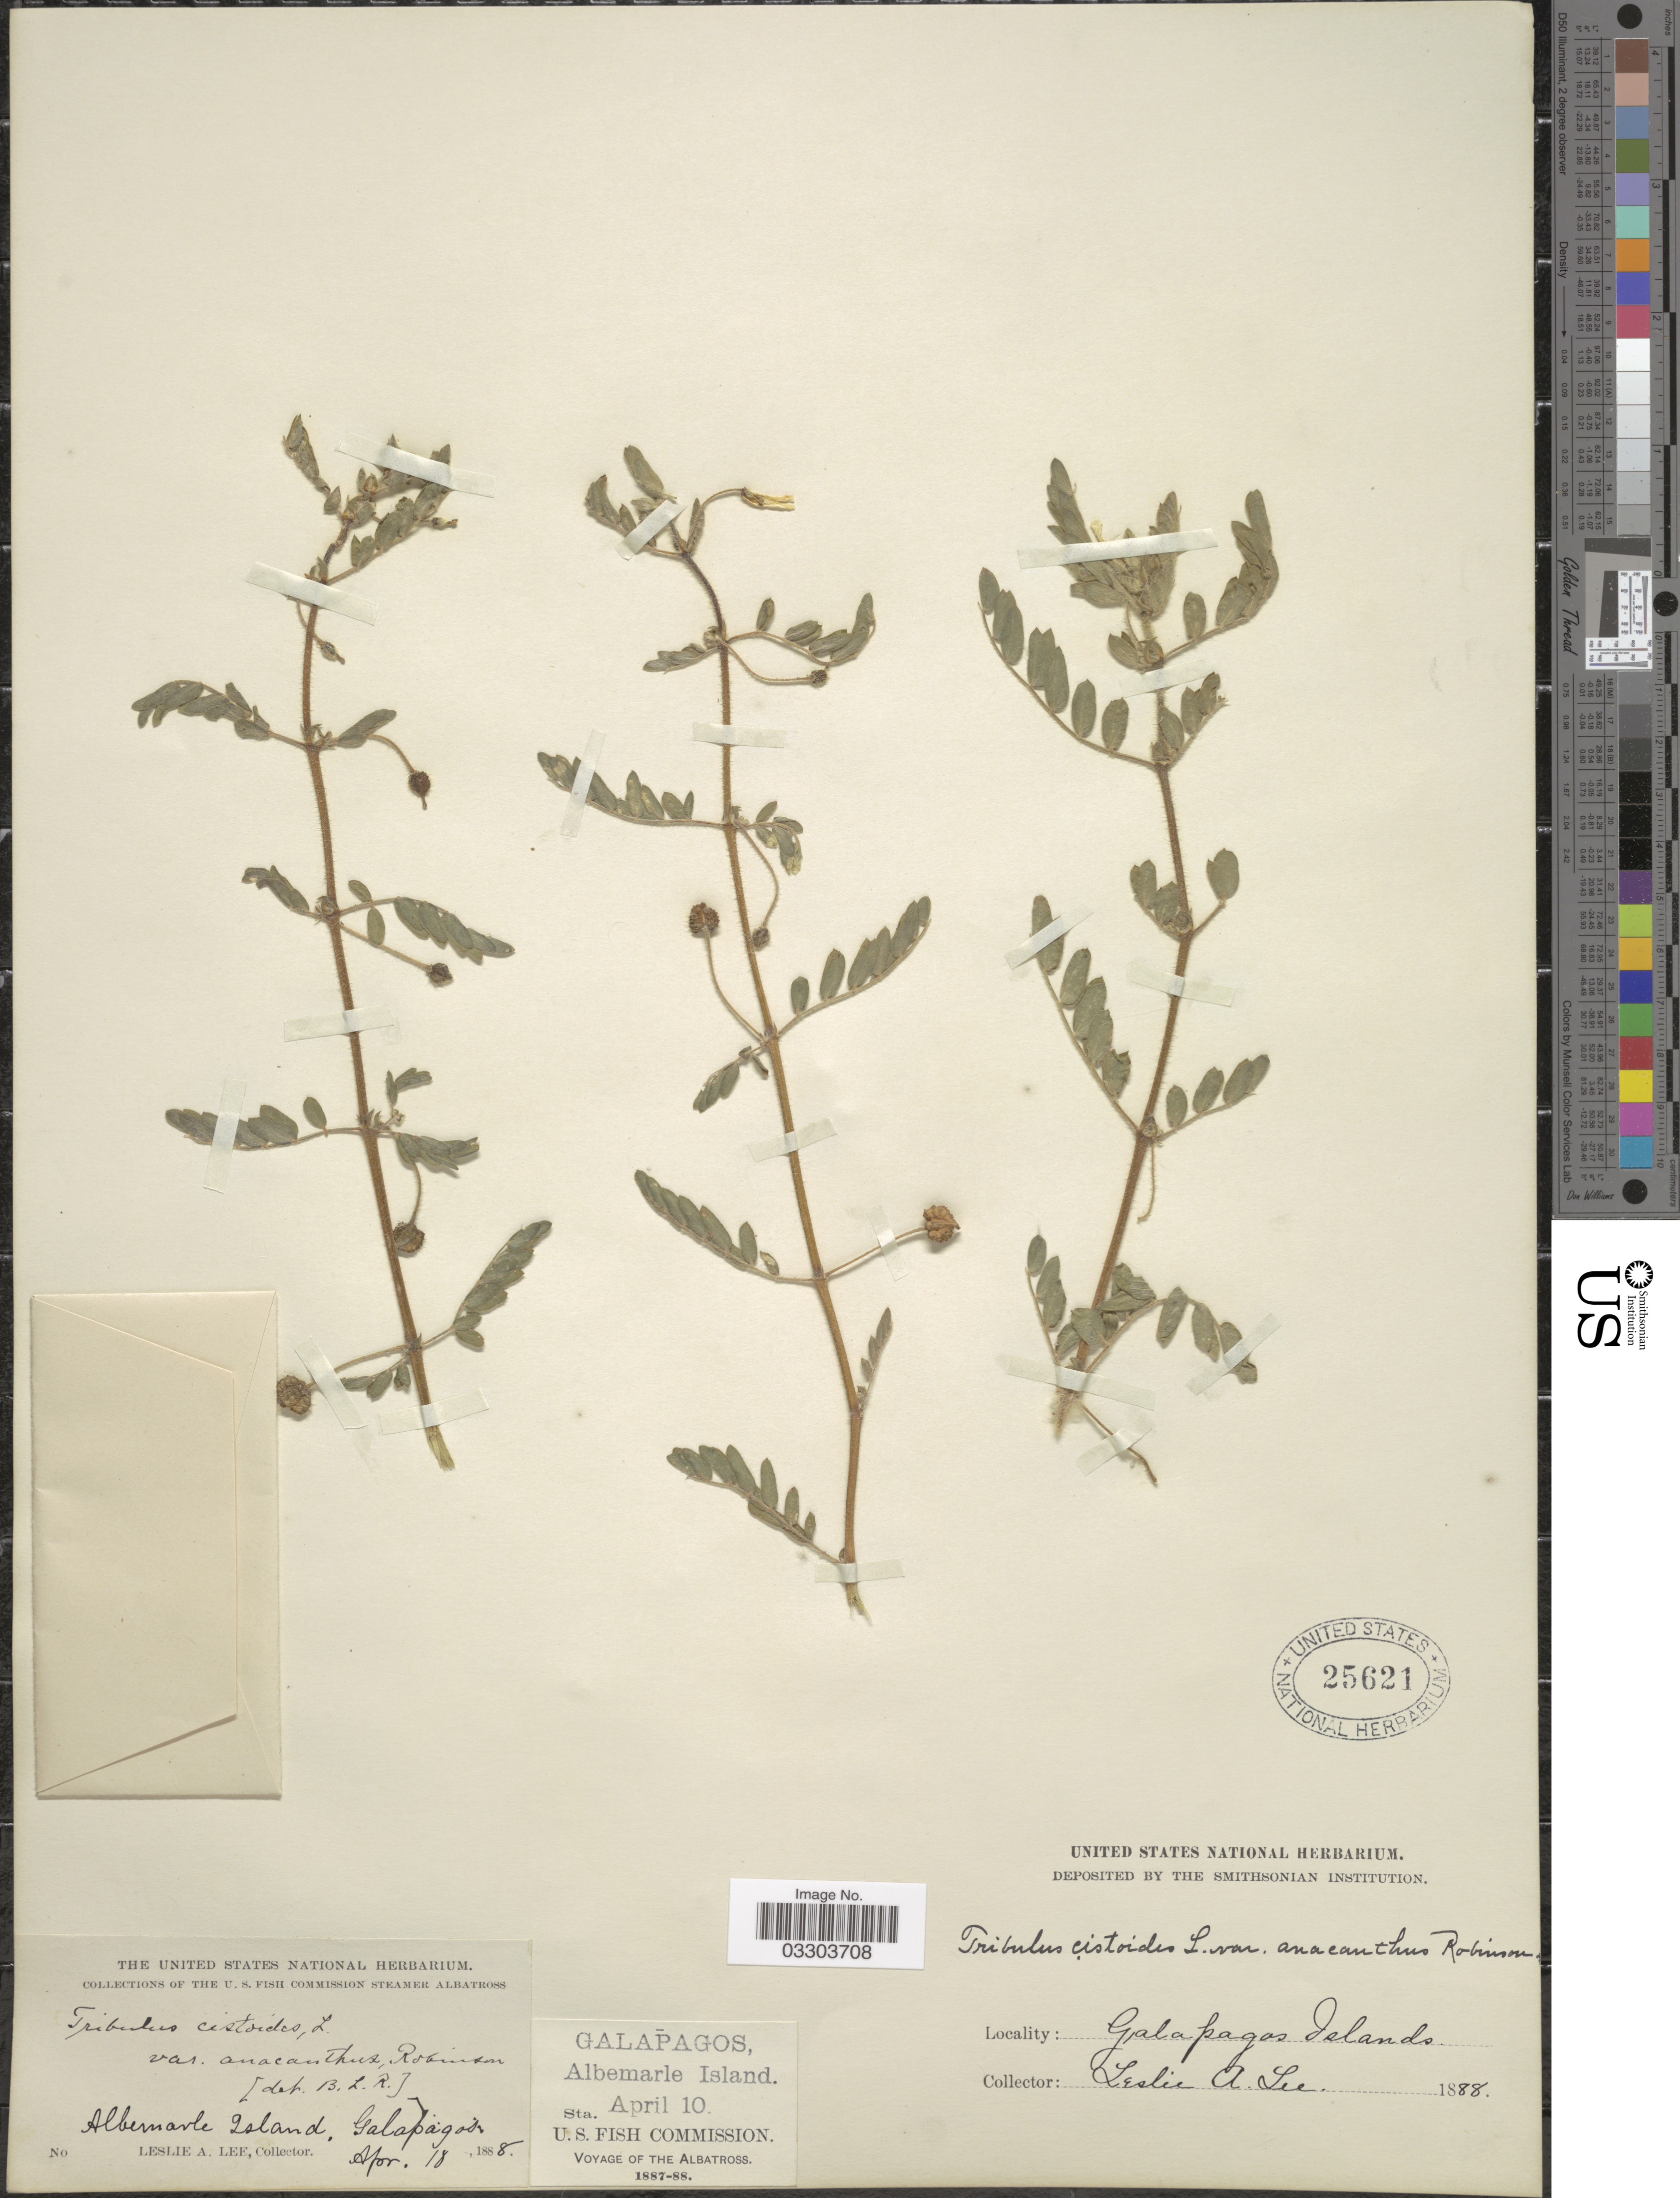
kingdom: Plantae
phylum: Tracheophyta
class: Magnoliopsida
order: Zygophyllales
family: Zygophyllaceae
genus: Tribulus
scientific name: Tribulus cistoides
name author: L.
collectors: L. Lee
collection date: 1888-04-10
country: Ecuador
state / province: Colón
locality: Galapagos Islands. Albemarle Island, Galapagos.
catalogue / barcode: US 25621